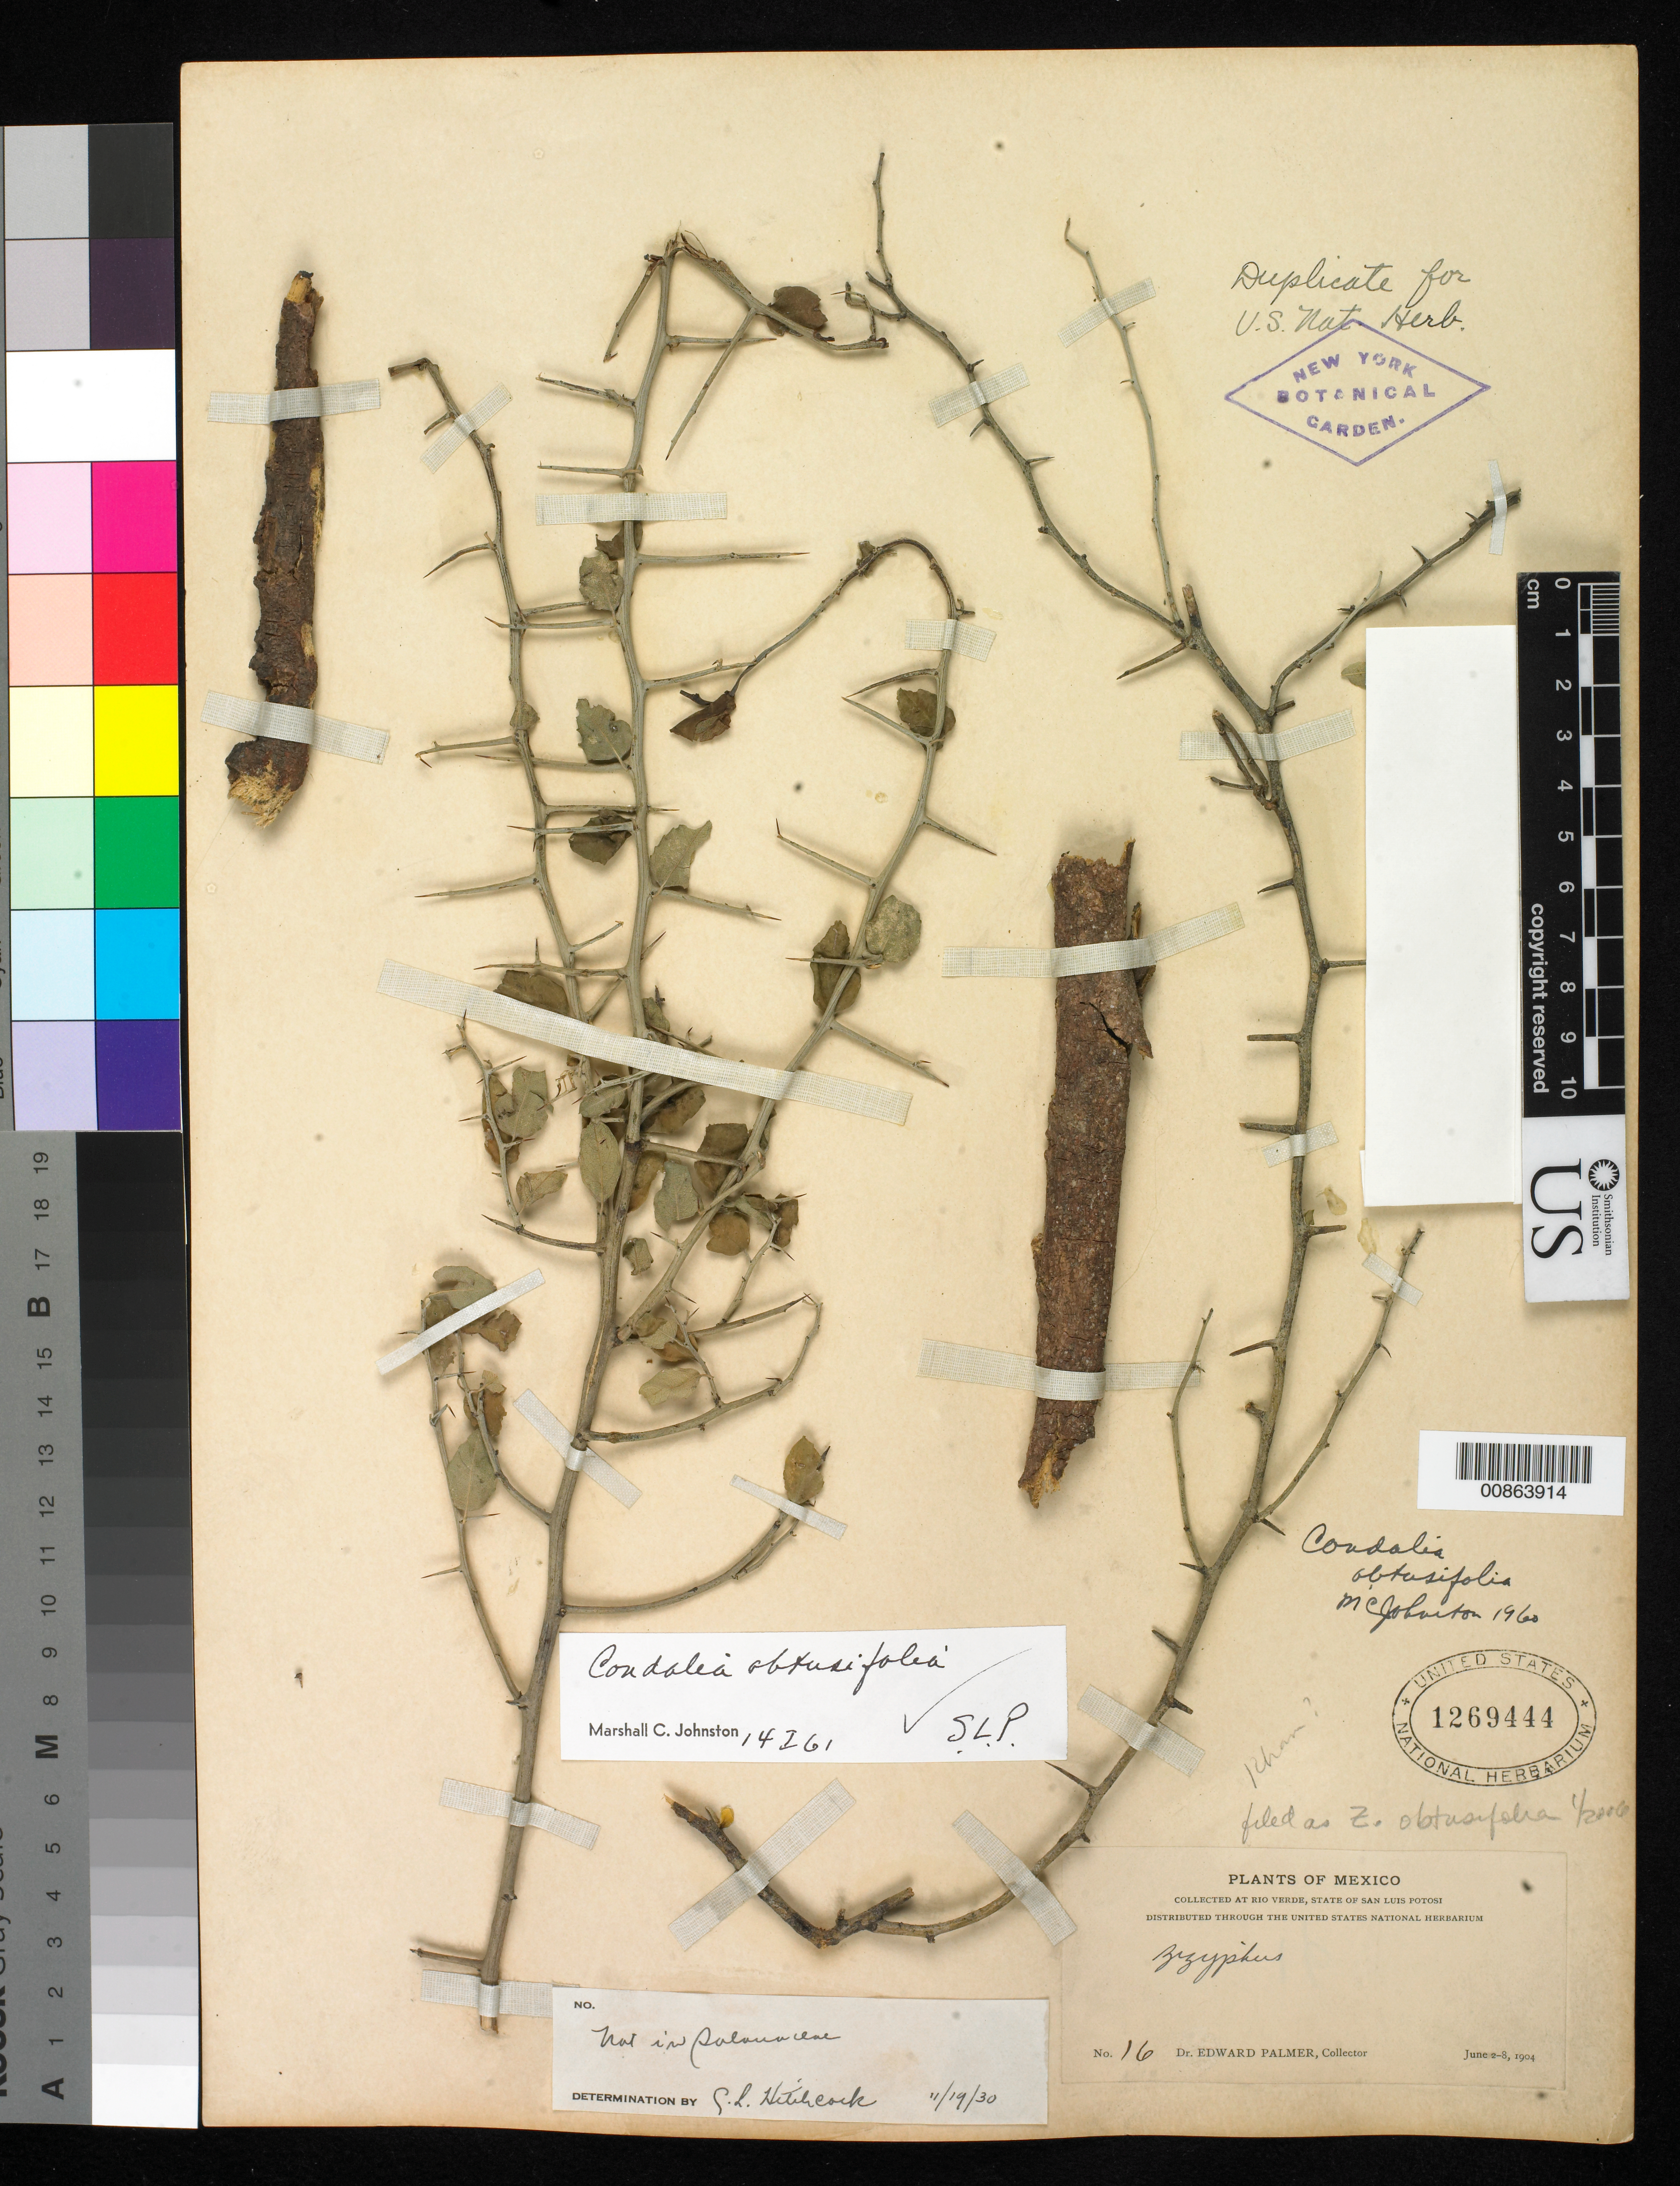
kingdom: Plantae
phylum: Tracheophyta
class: Magnoliopsida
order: Rosales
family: Rhamnaceae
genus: Sarcomphalus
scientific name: Sarcomphalus obtusifolius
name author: (Hook. ex Torr. & A. Gray) Hauenschild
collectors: E. Palmer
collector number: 16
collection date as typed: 02 Jun 1904 to 08 Jun 1904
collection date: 1904-06-02/1904-06-08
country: Mexico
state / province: San Luis Potosí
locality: Río Verde, San Luis Potosí.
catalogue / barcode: US 1269444